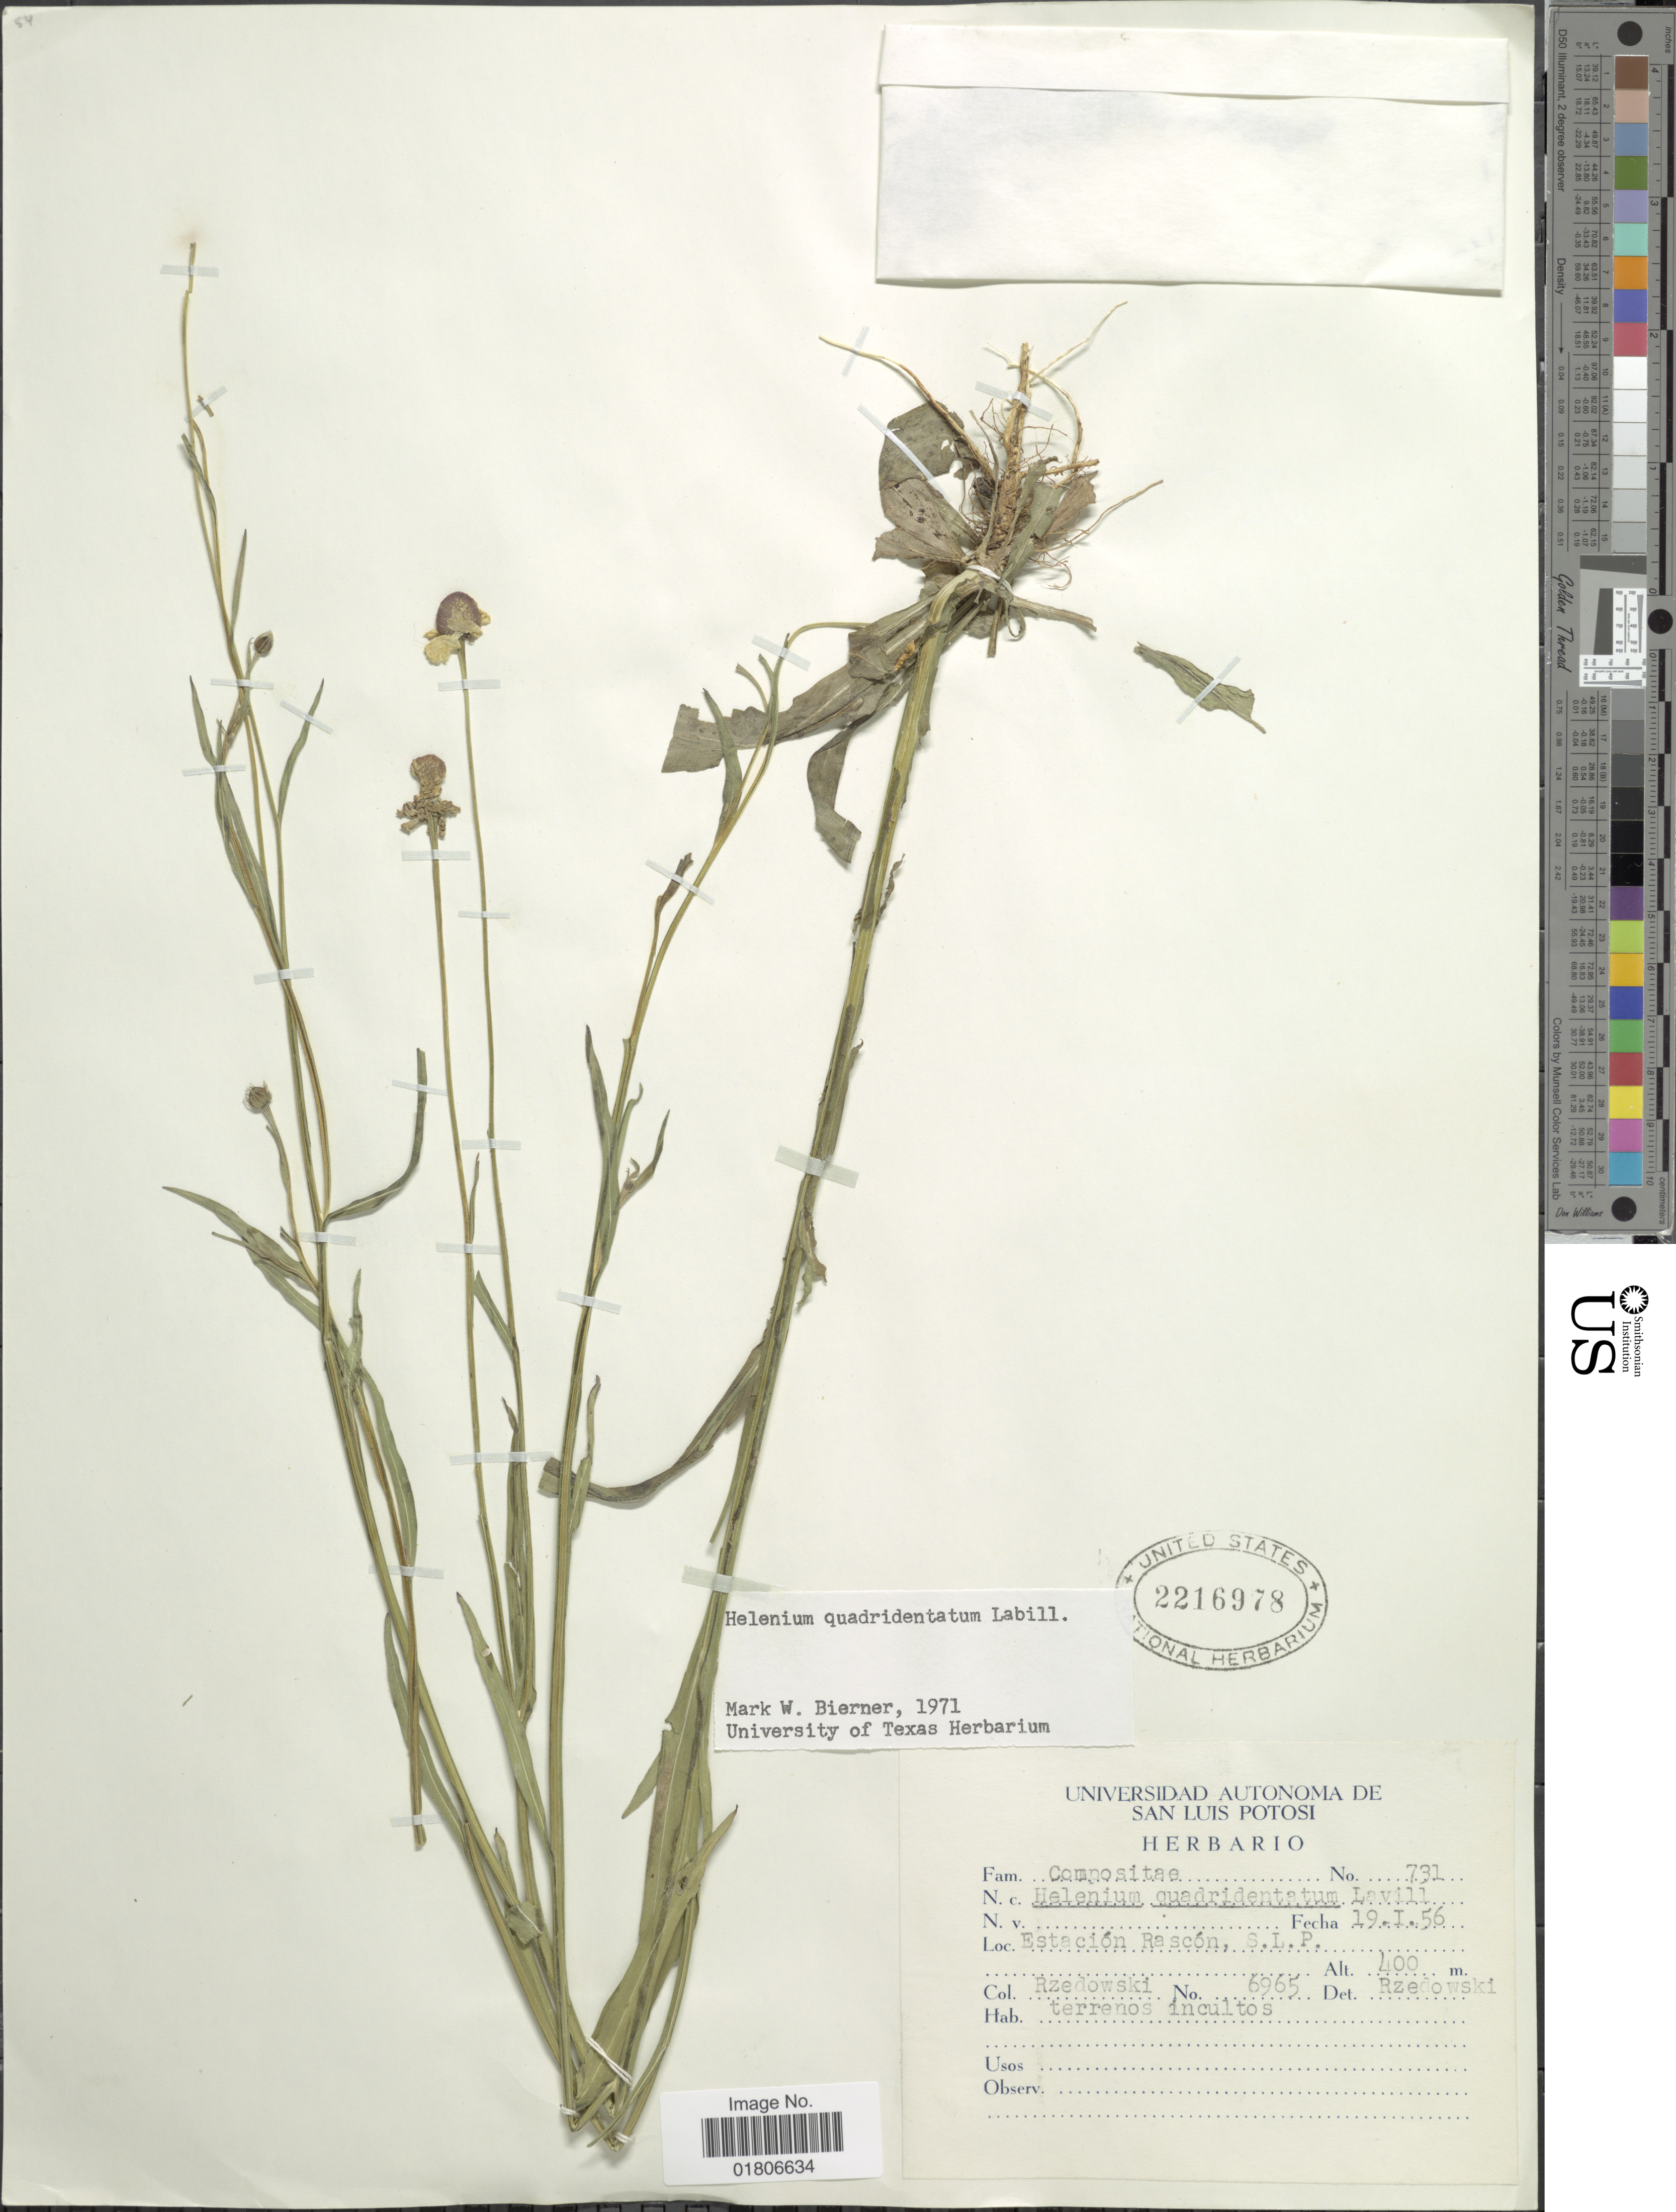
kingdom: Plantae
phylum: Tracheophyta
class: Magnoliopsida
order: Asterales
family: Asteraceae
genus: Helenium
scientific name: Helenium quadridentatum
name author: Labill.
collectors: Rzedowski, --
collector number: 6965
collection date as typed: Transcribed d/m/y: 19/1/56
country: Mexico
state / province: San Luis Potosí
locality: Estación Rascón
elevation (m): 400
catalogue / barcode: US 2216978